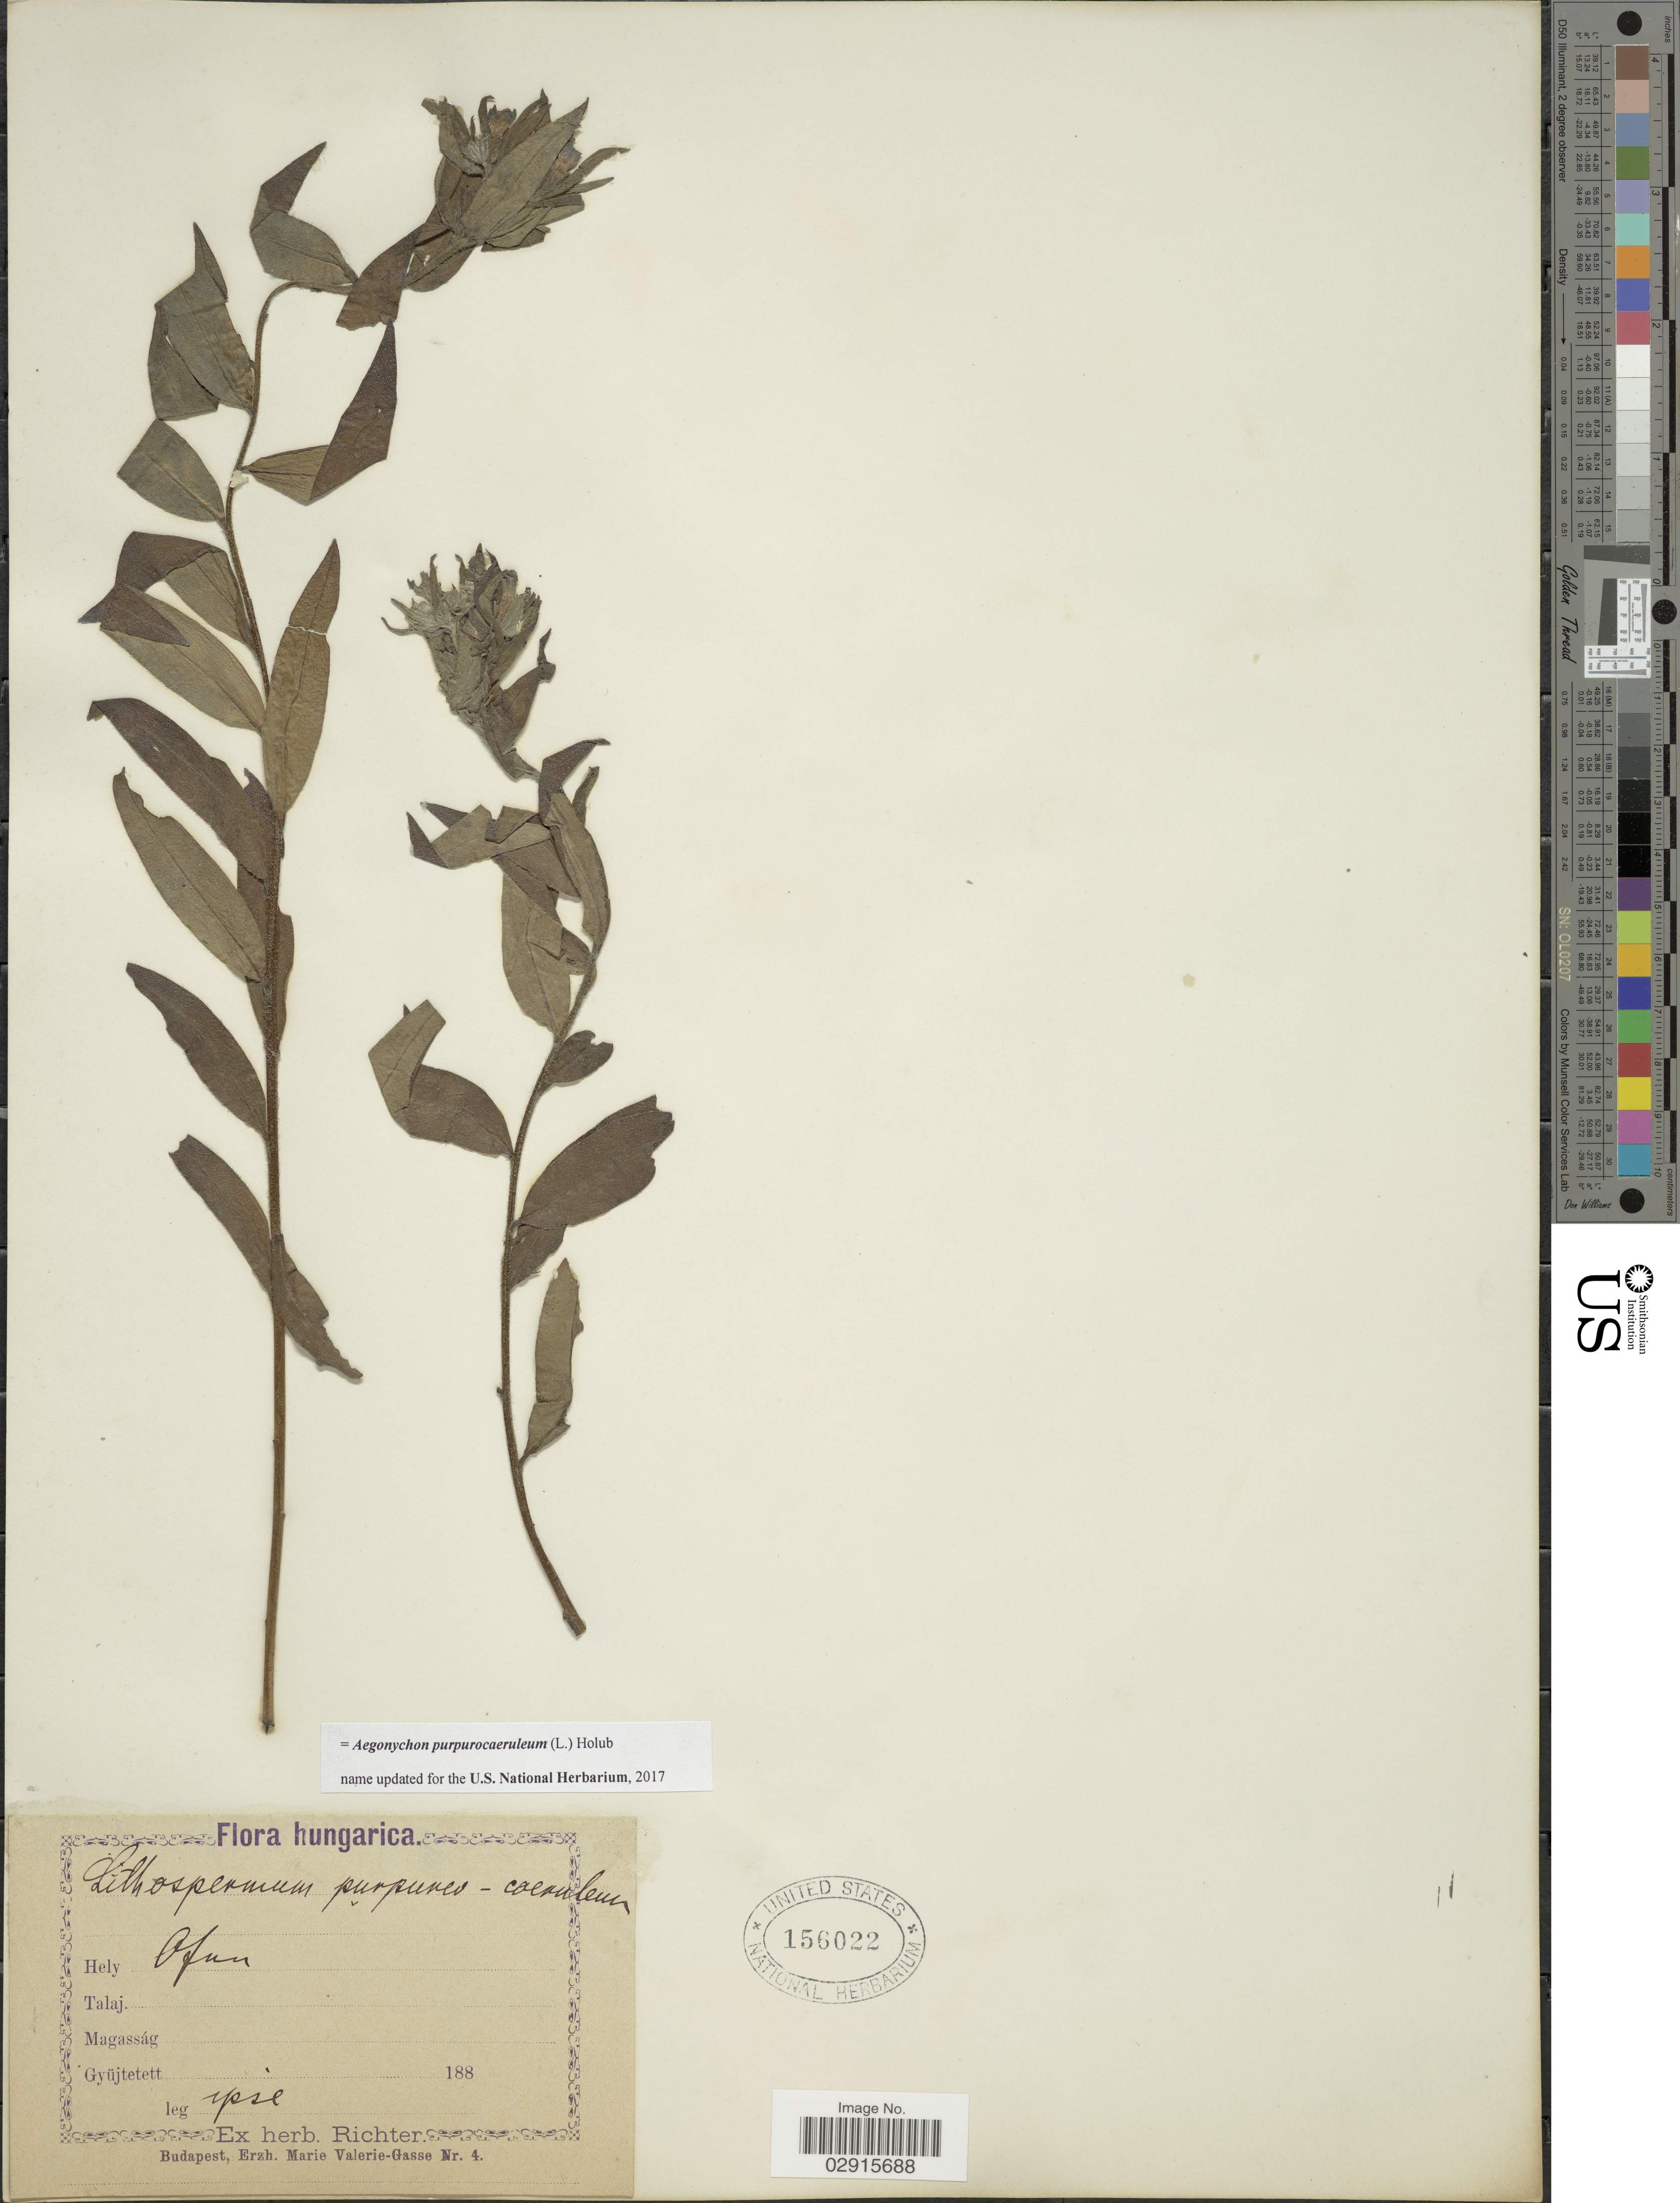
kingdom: Plantae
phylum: Tracheophyta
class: Magnoliopsida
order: Boraginales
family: Boraginaceae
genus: Aegonychon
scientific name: Aegonychon purpurocaeruleum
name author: (L.) Holub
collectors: -- Richter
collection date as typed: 188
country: Hungary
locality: Hungarica.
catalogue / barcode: US 156022